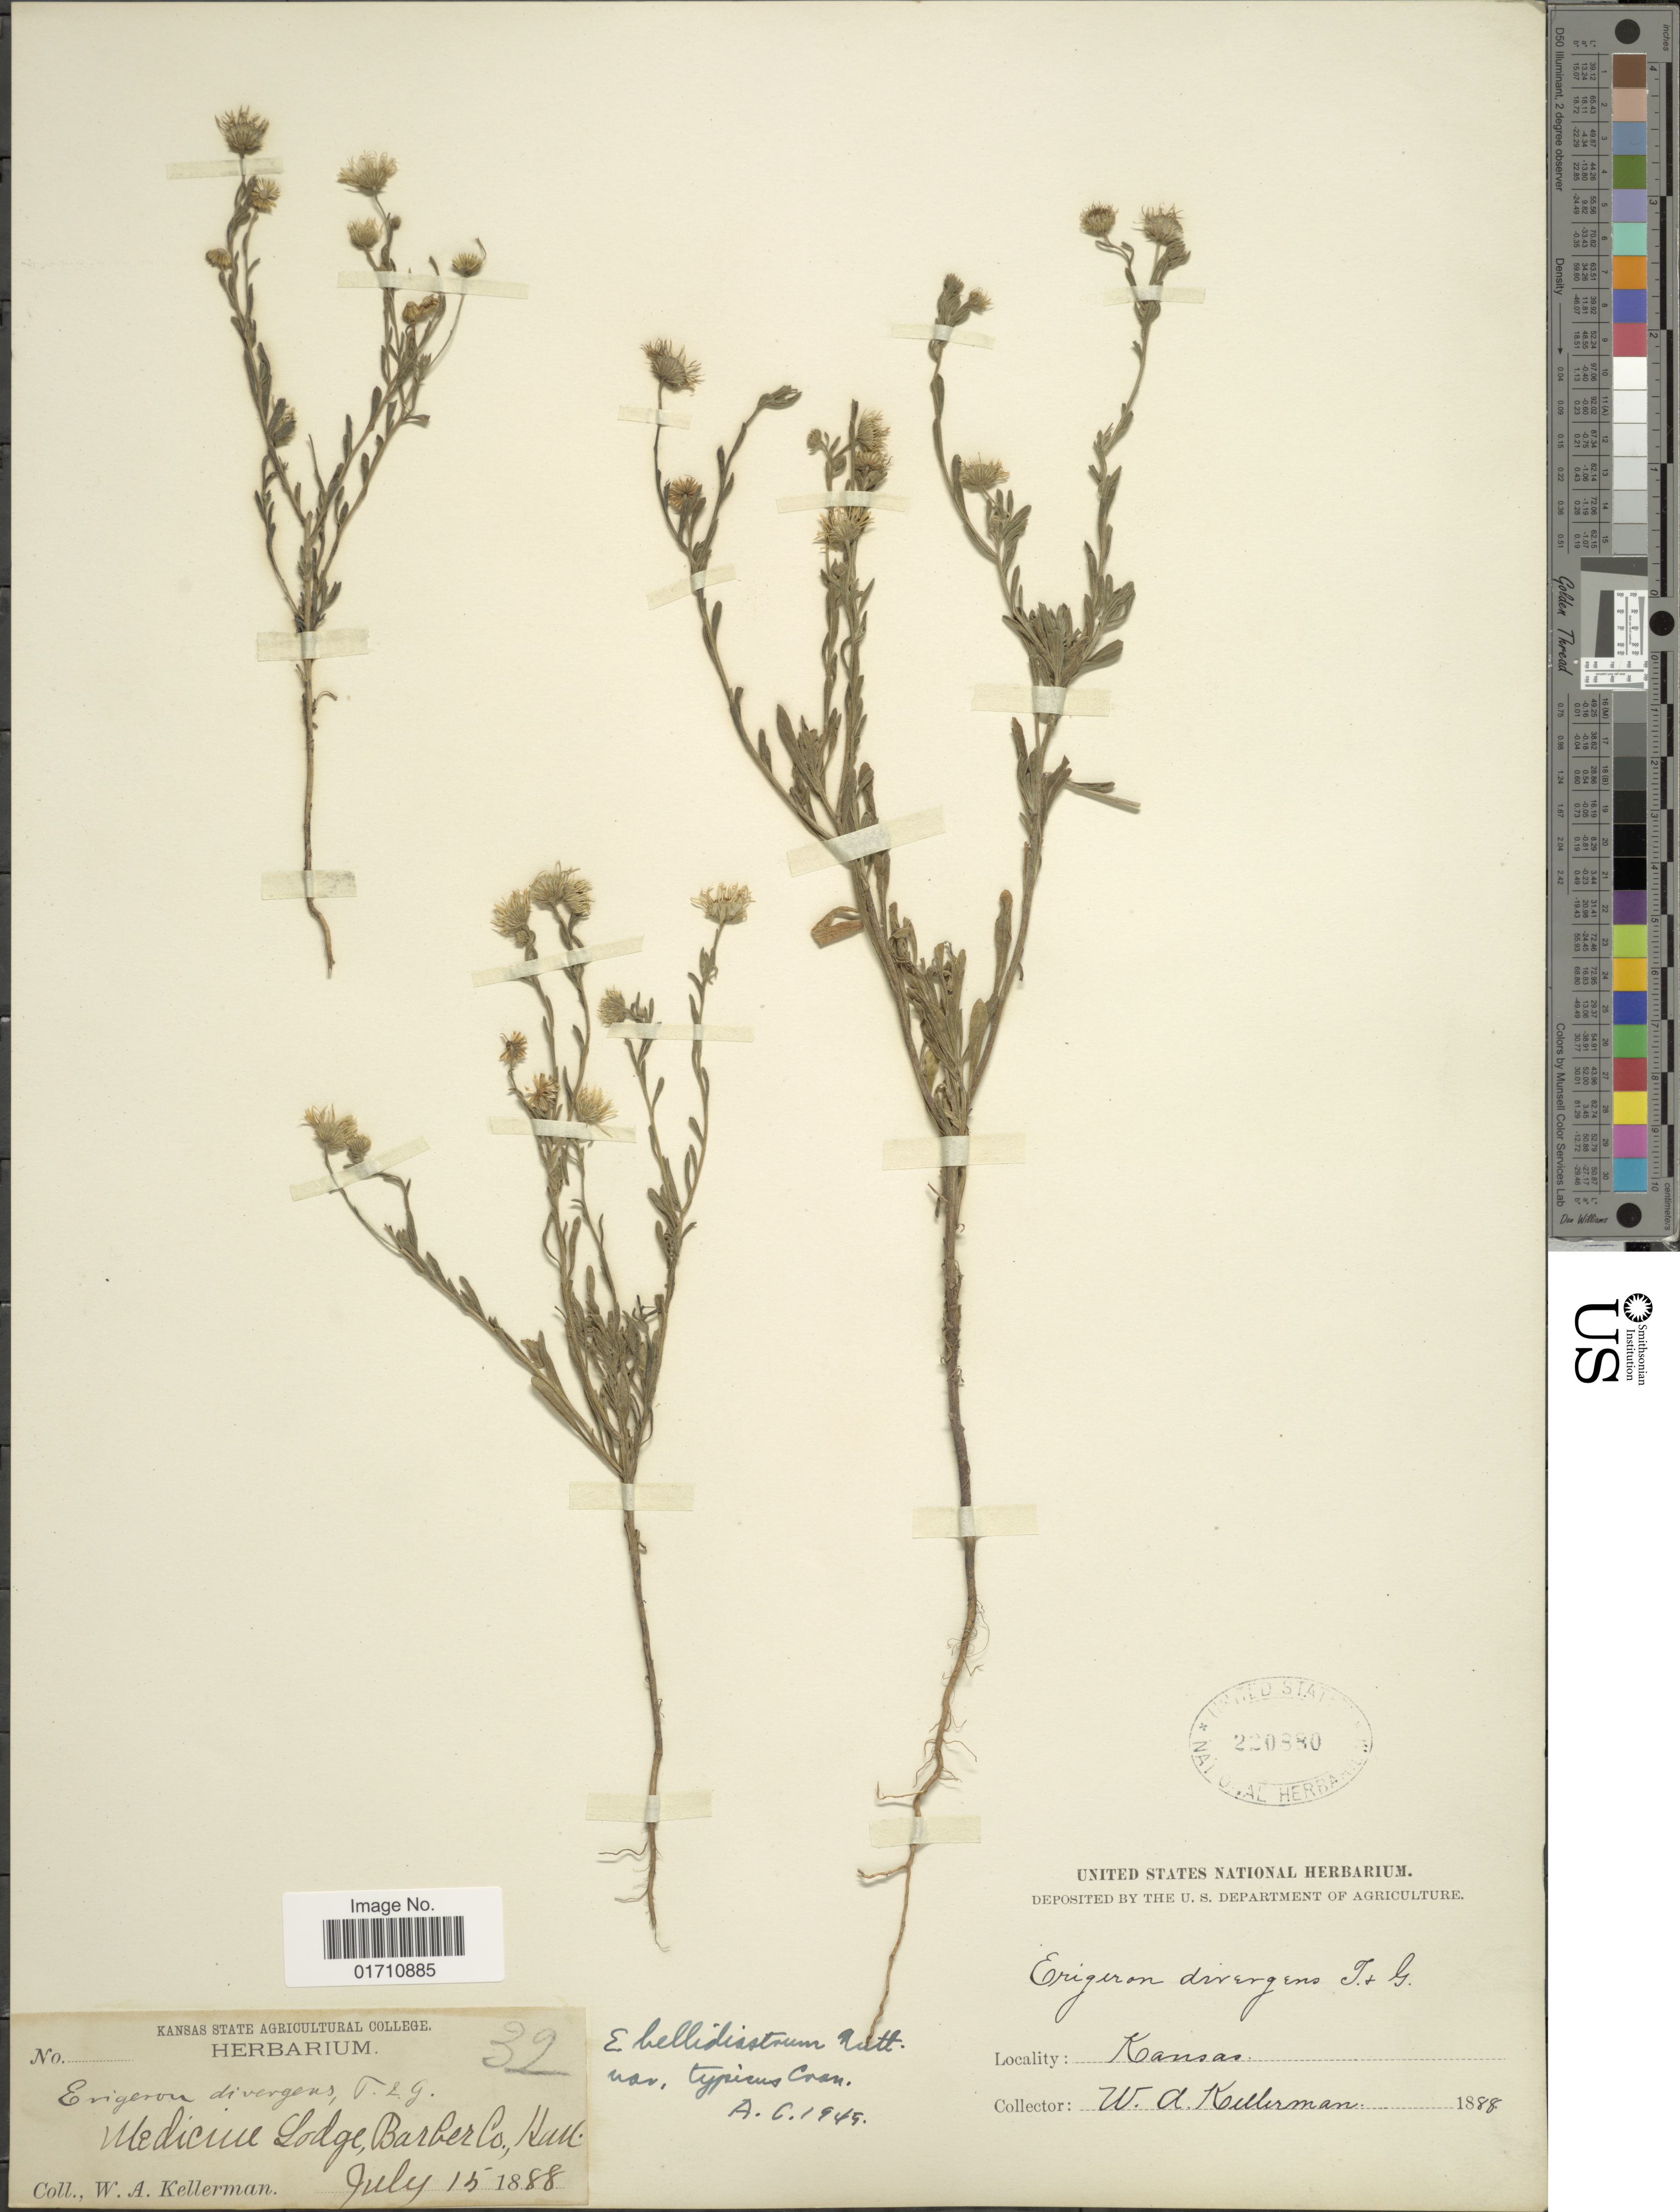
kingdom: Plantae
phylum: Tracheophyta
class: Magnoliopsida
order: Asterales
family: Asteraceae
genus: Erigeron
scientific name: Erigeron bellidiastrum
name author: Nutt.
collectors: W. Kellerman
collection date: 1888-07-15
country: United States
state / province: Kansas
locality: Medicine Lodge, Barber Co, Kan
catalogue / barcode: US 220880